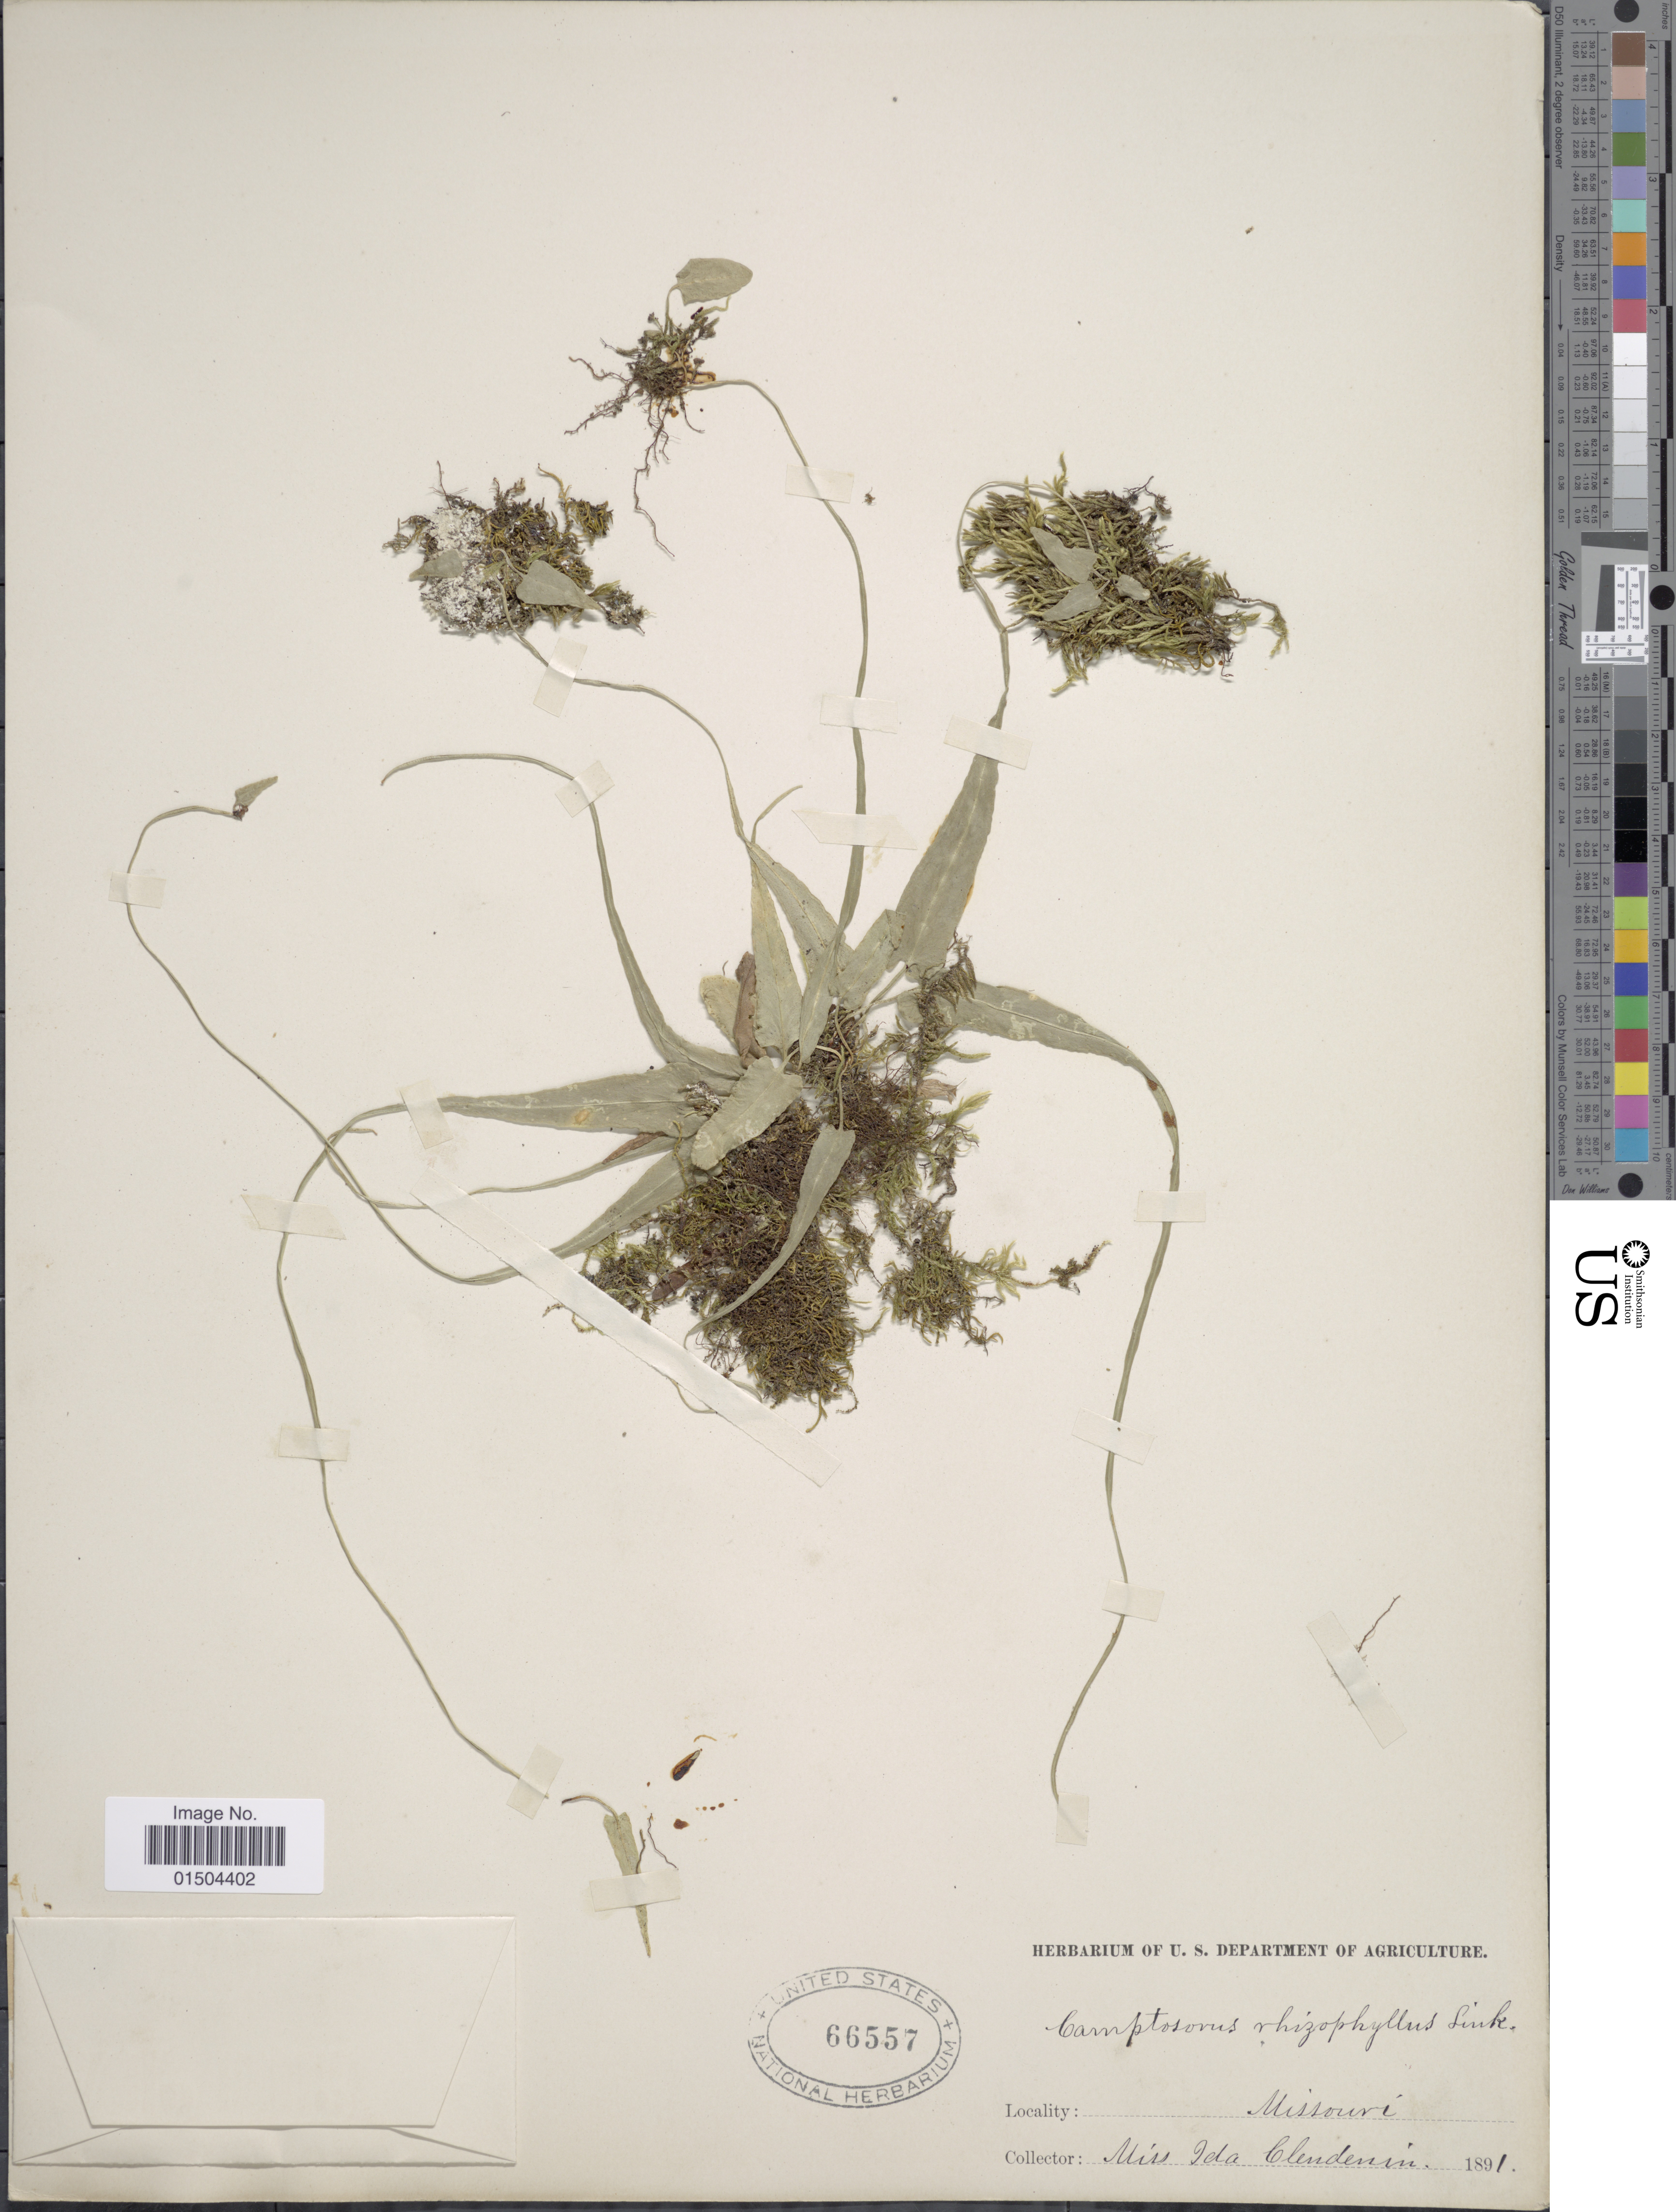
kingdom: Plantae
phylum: Tracheophyta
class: Polypodiopsida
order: Polypodiales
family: Aspleniaceae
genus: Asplenium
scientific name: Asplenium rhizophyllum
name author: L.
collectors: I. Clendenin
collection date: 1891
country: United States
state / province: Missouri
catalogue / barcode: US 66557